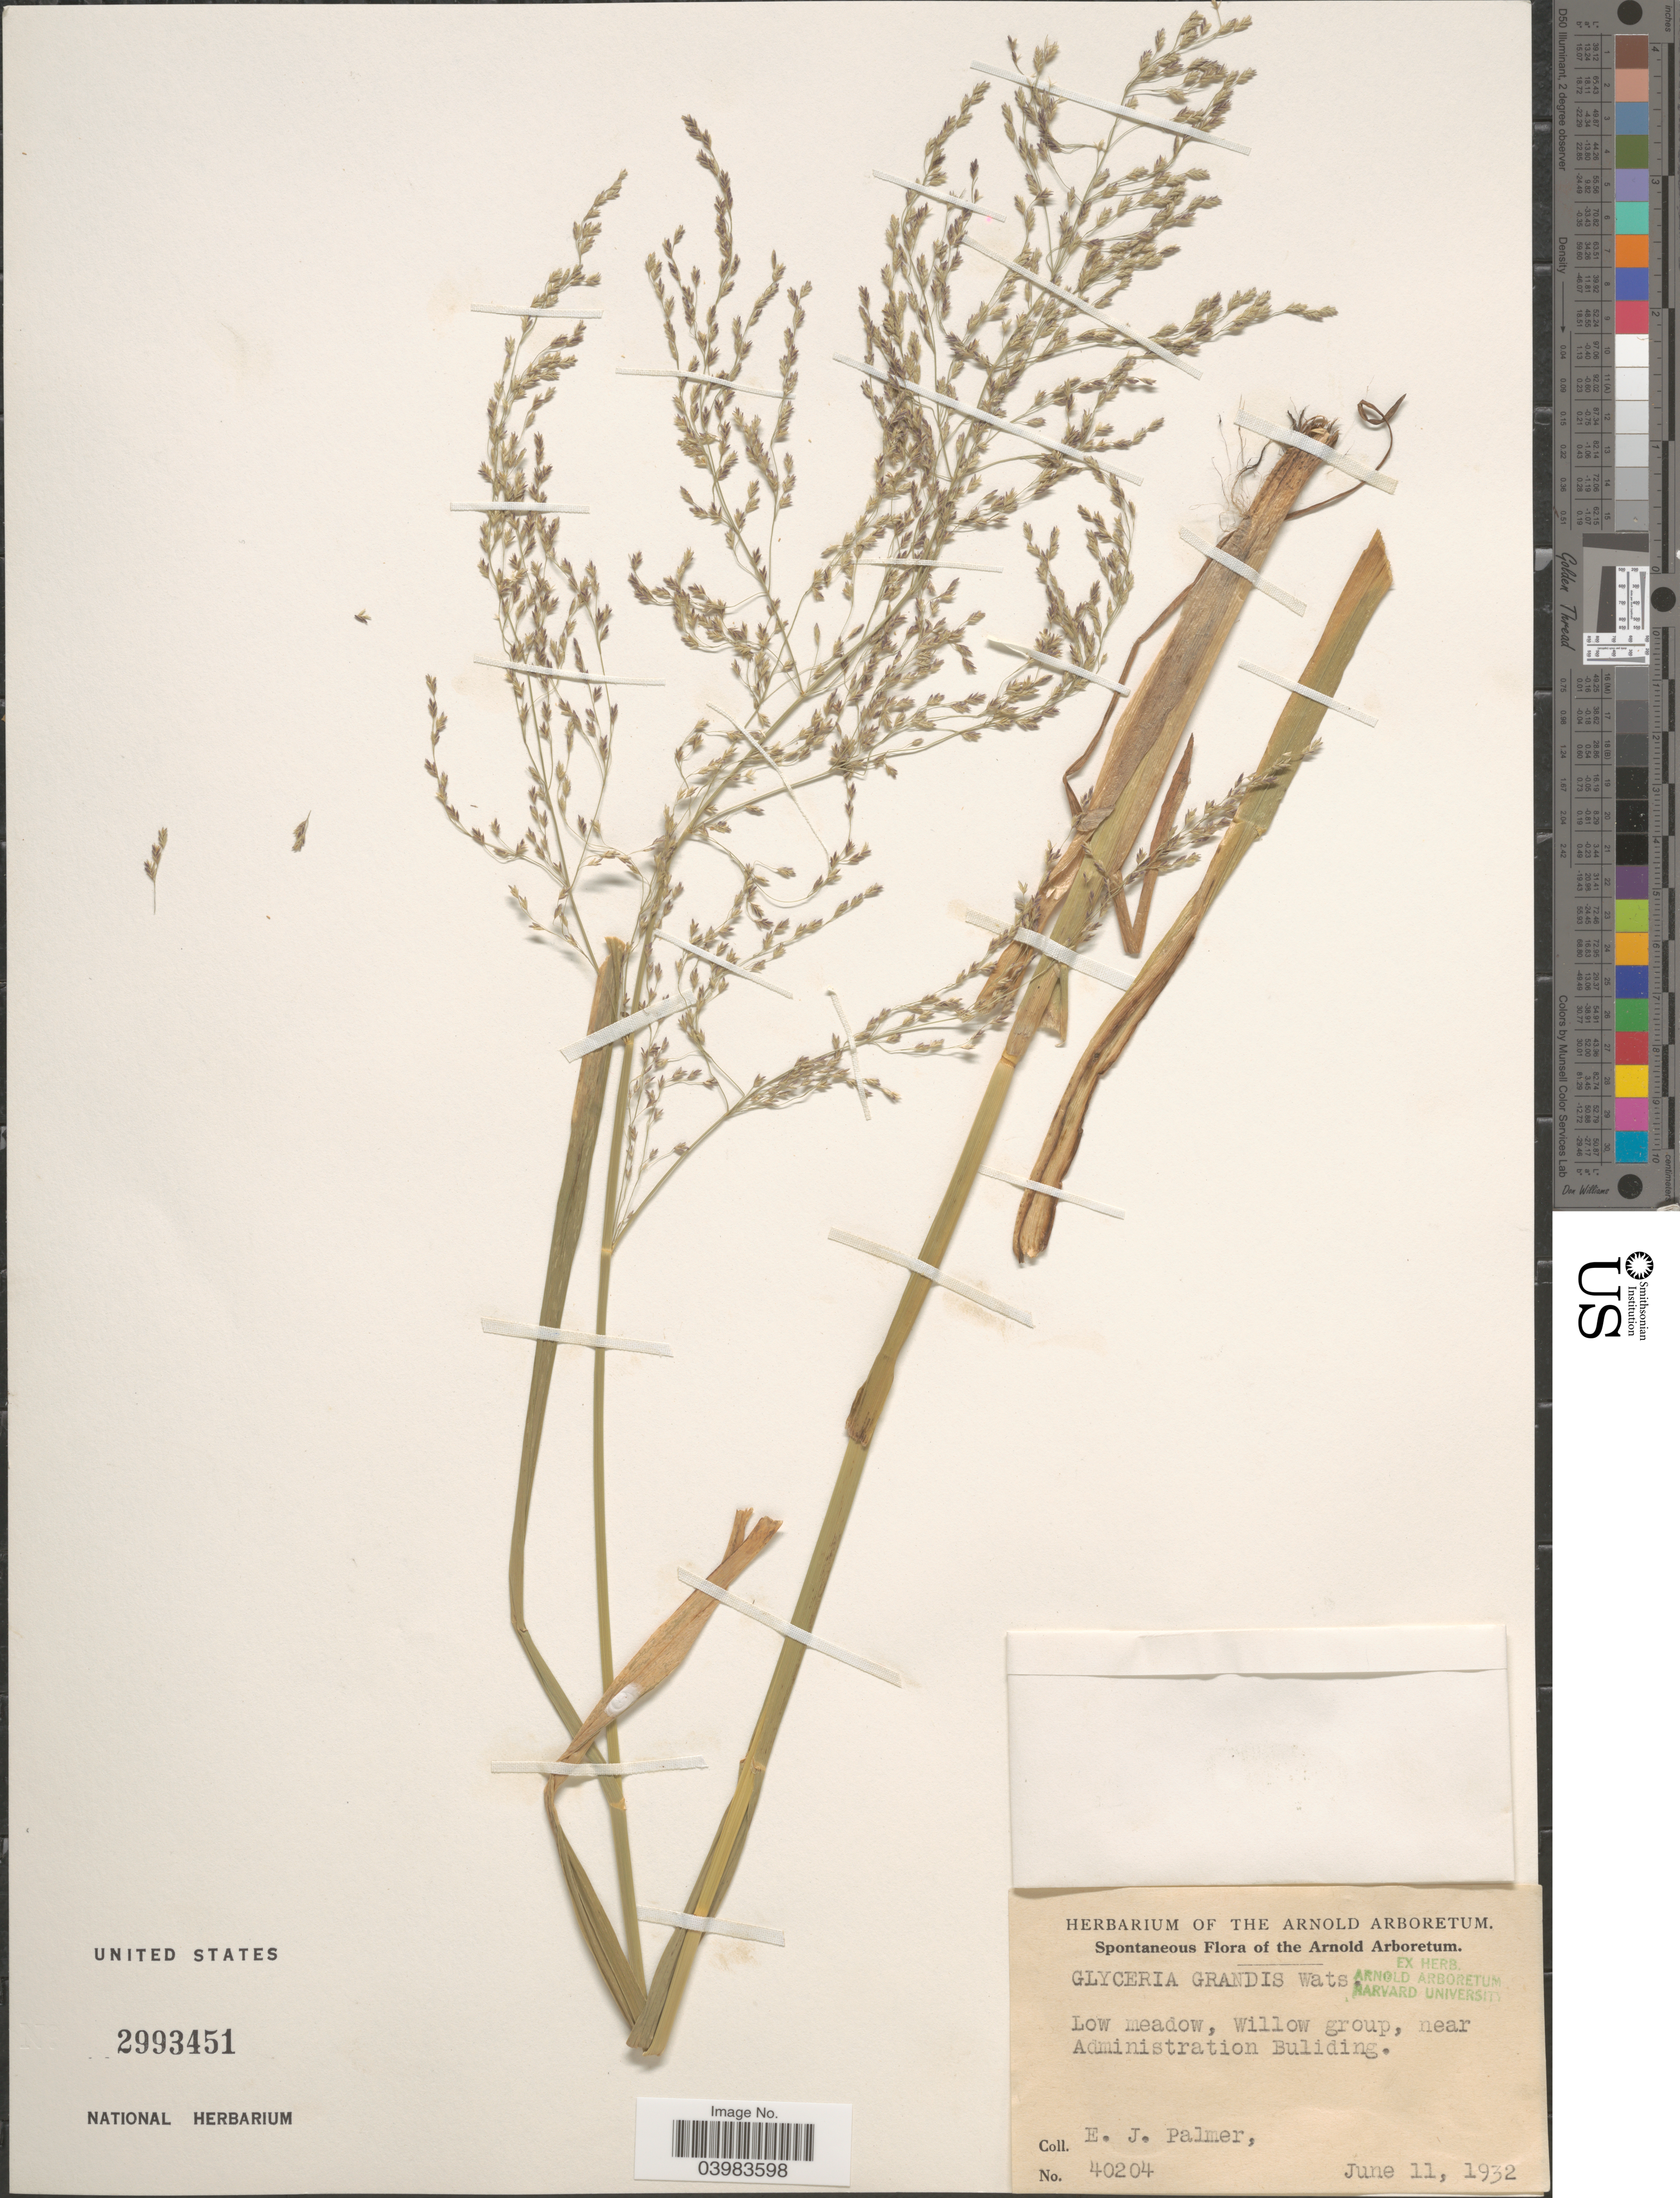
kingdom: Plantae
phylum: Tracheophyta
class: Liliopsida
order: Poales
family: Poaceae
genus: Glyceria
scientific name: Glyceria grandis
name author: S. Watson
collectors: E. J. Palmer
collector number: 40204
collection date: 1932-06-11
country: United States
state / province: Massachusetts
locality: Low meadow, Willow group, near Administration Buliding.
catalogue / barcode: US 2993451